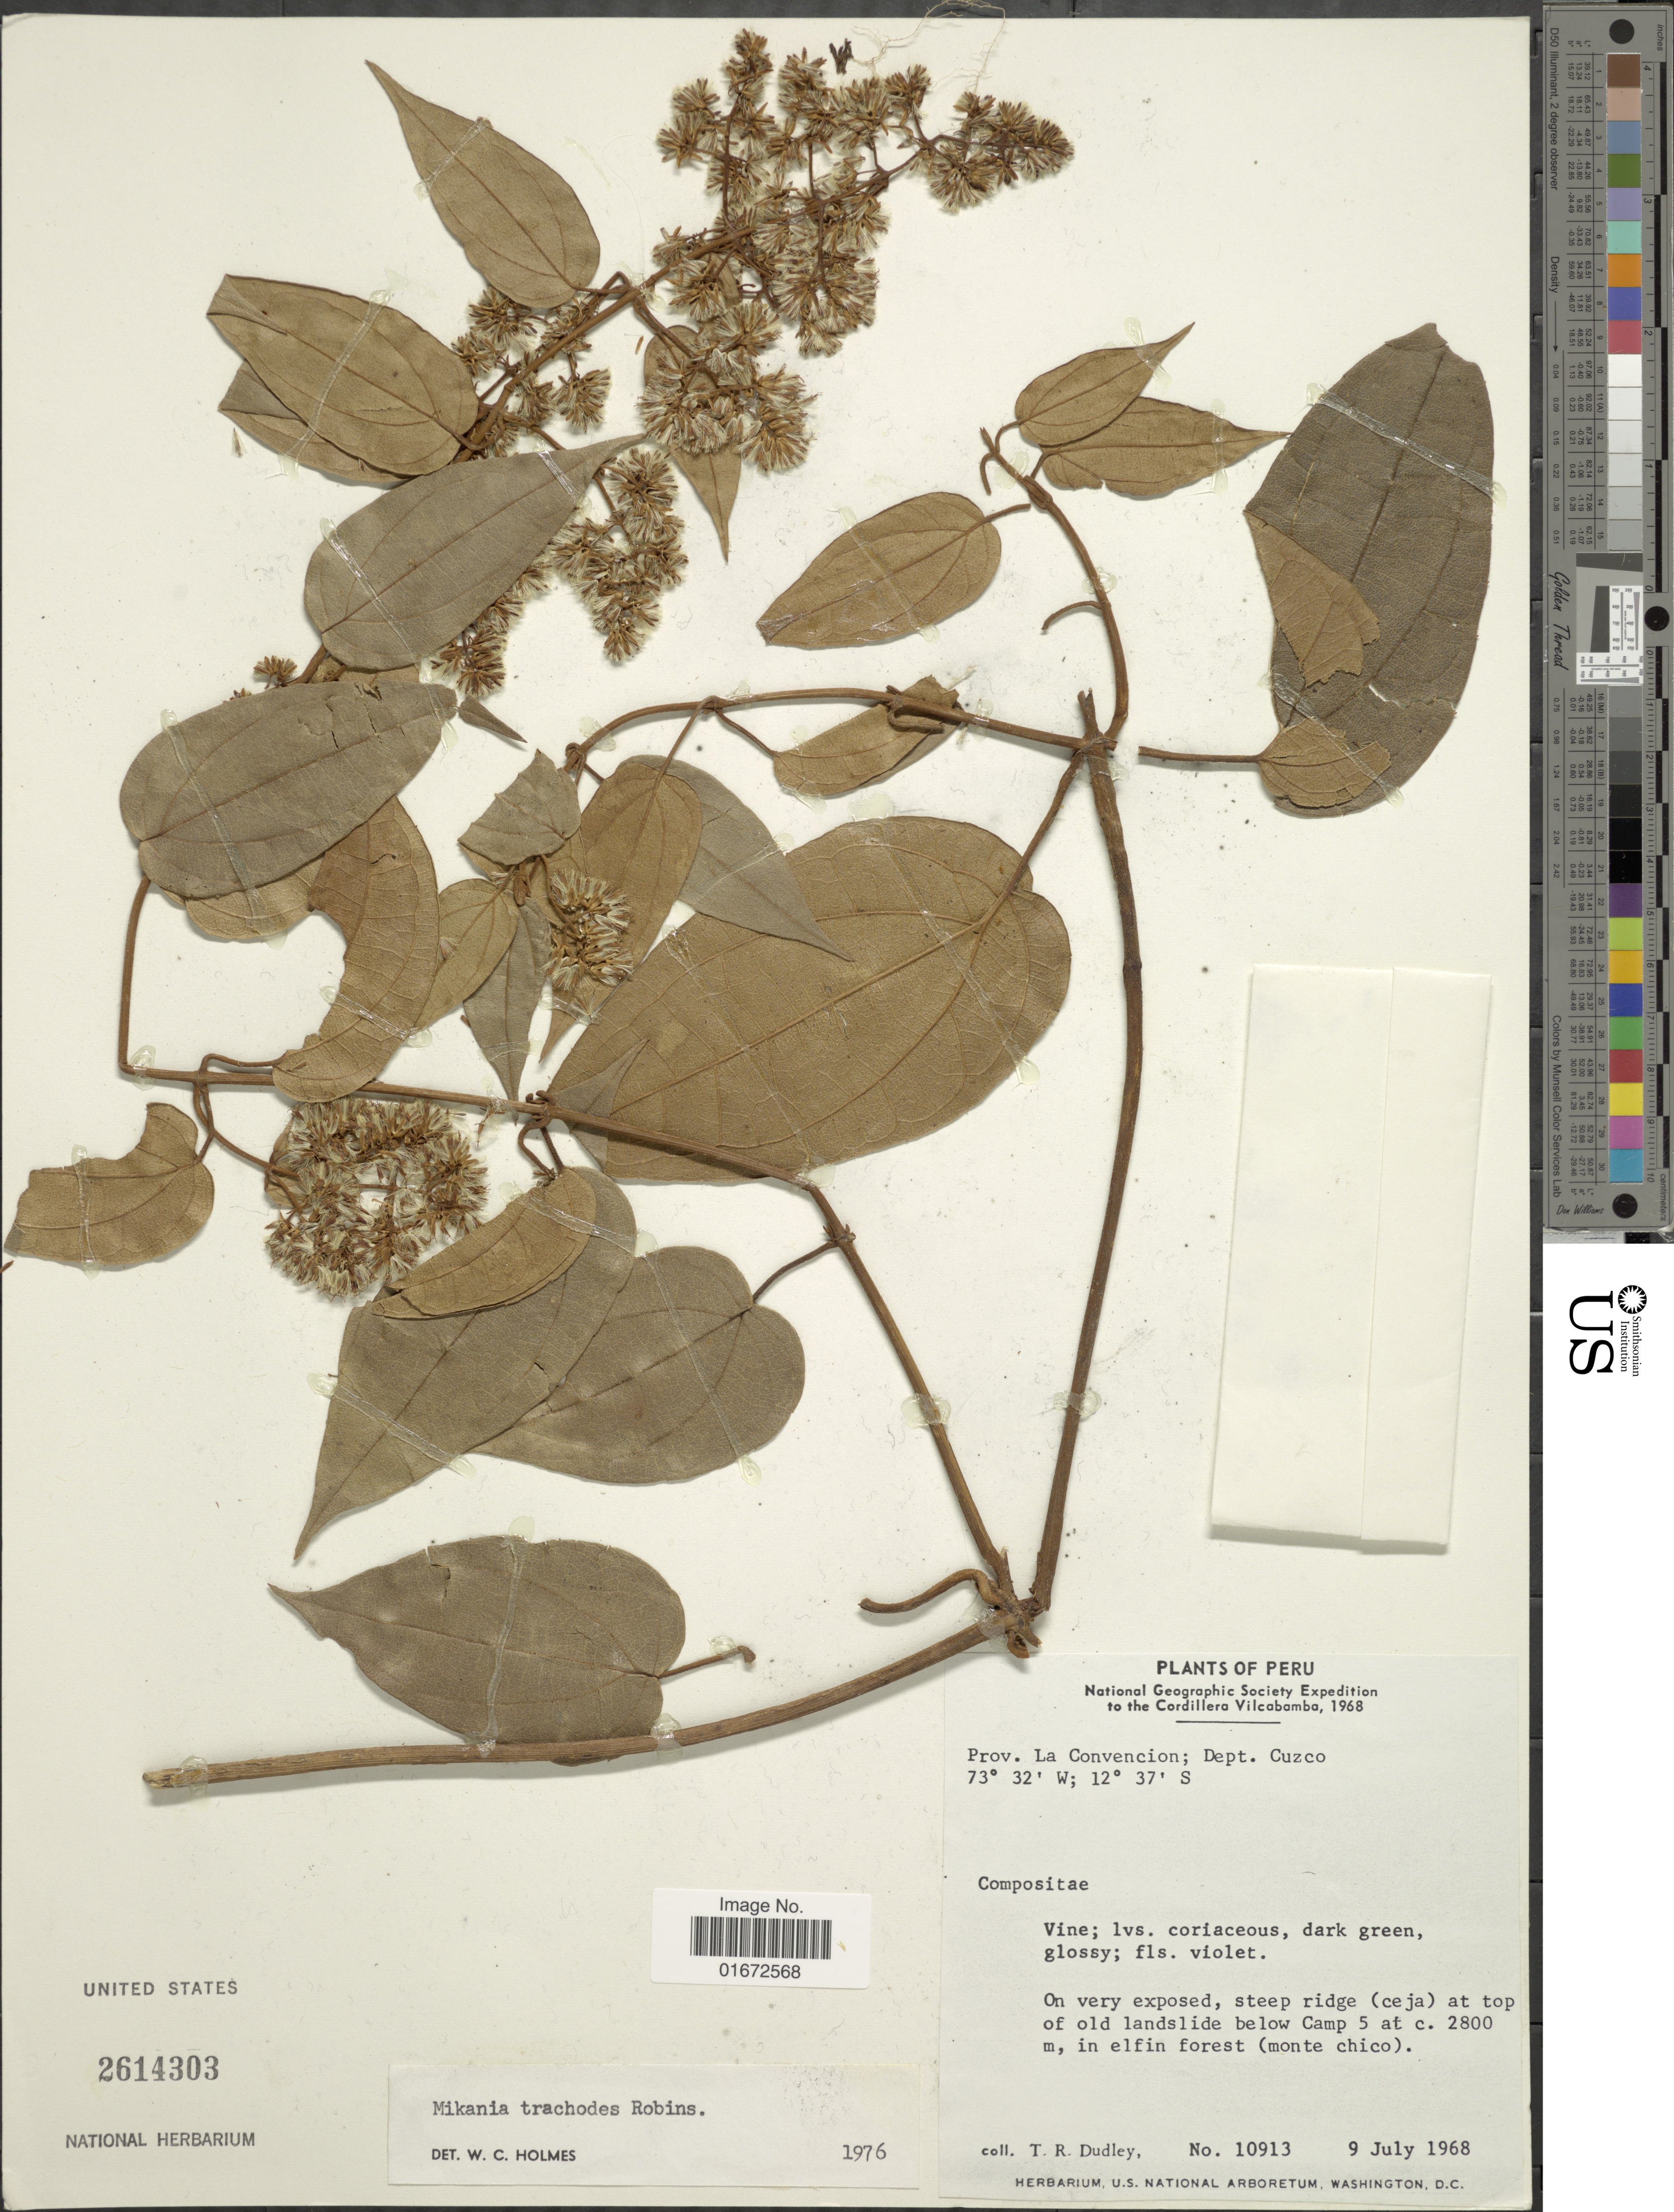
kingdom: Plantae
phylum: Tracheophyta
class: Magnoliopsida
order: Asterales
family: Asteraceae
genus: Mikania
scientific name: Mikania trachodes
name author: B.L. Rob.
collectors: T. R. Dudley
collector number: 10913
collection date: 1968-07-09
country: Peru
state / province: Cusco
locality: Prov. La Convencion; Dept. Cuzco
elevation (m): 2800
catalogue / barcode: US 2614303